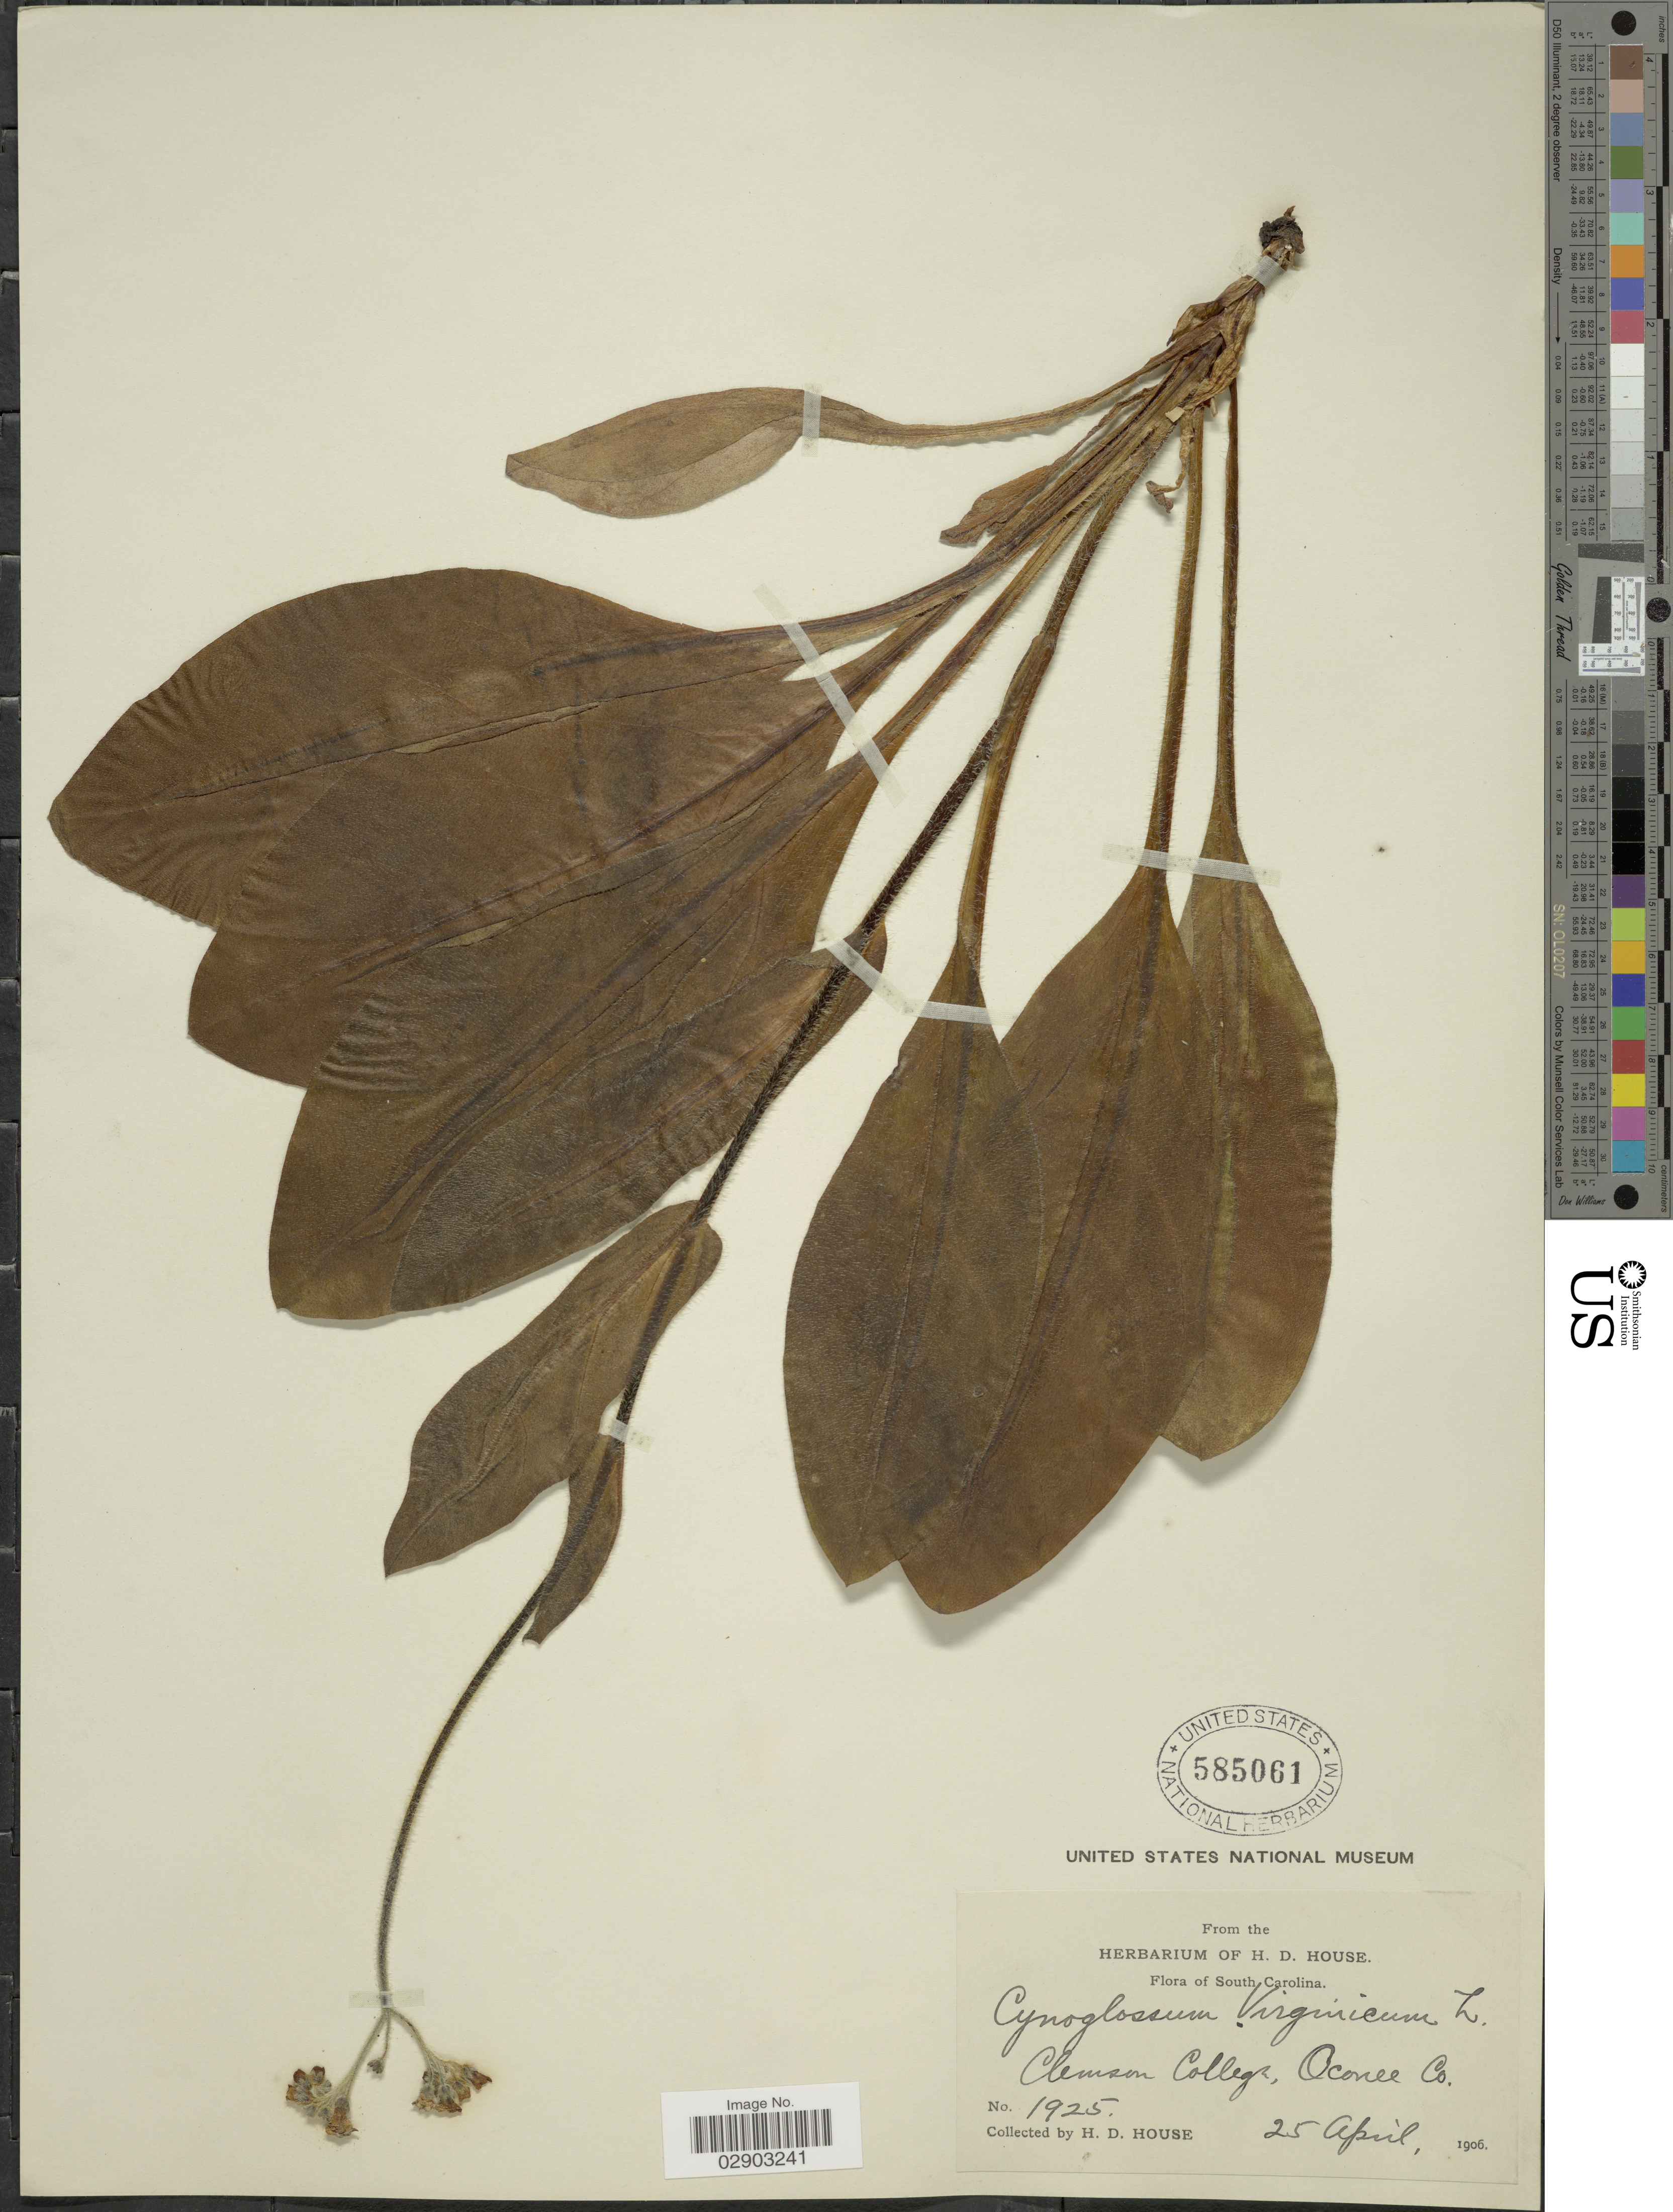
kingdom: Plantae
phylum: Tracheophyta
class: Magnoliopsida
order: Boraginales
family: Boraginaceae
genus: Cynoglossum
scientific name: Cynoglossum virginianum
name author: L.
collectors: H. D. House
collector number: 1925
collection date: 1906-04-25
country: United States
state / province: South Carolina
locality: Clemson College, Oconee Co.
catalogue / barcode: US 585061